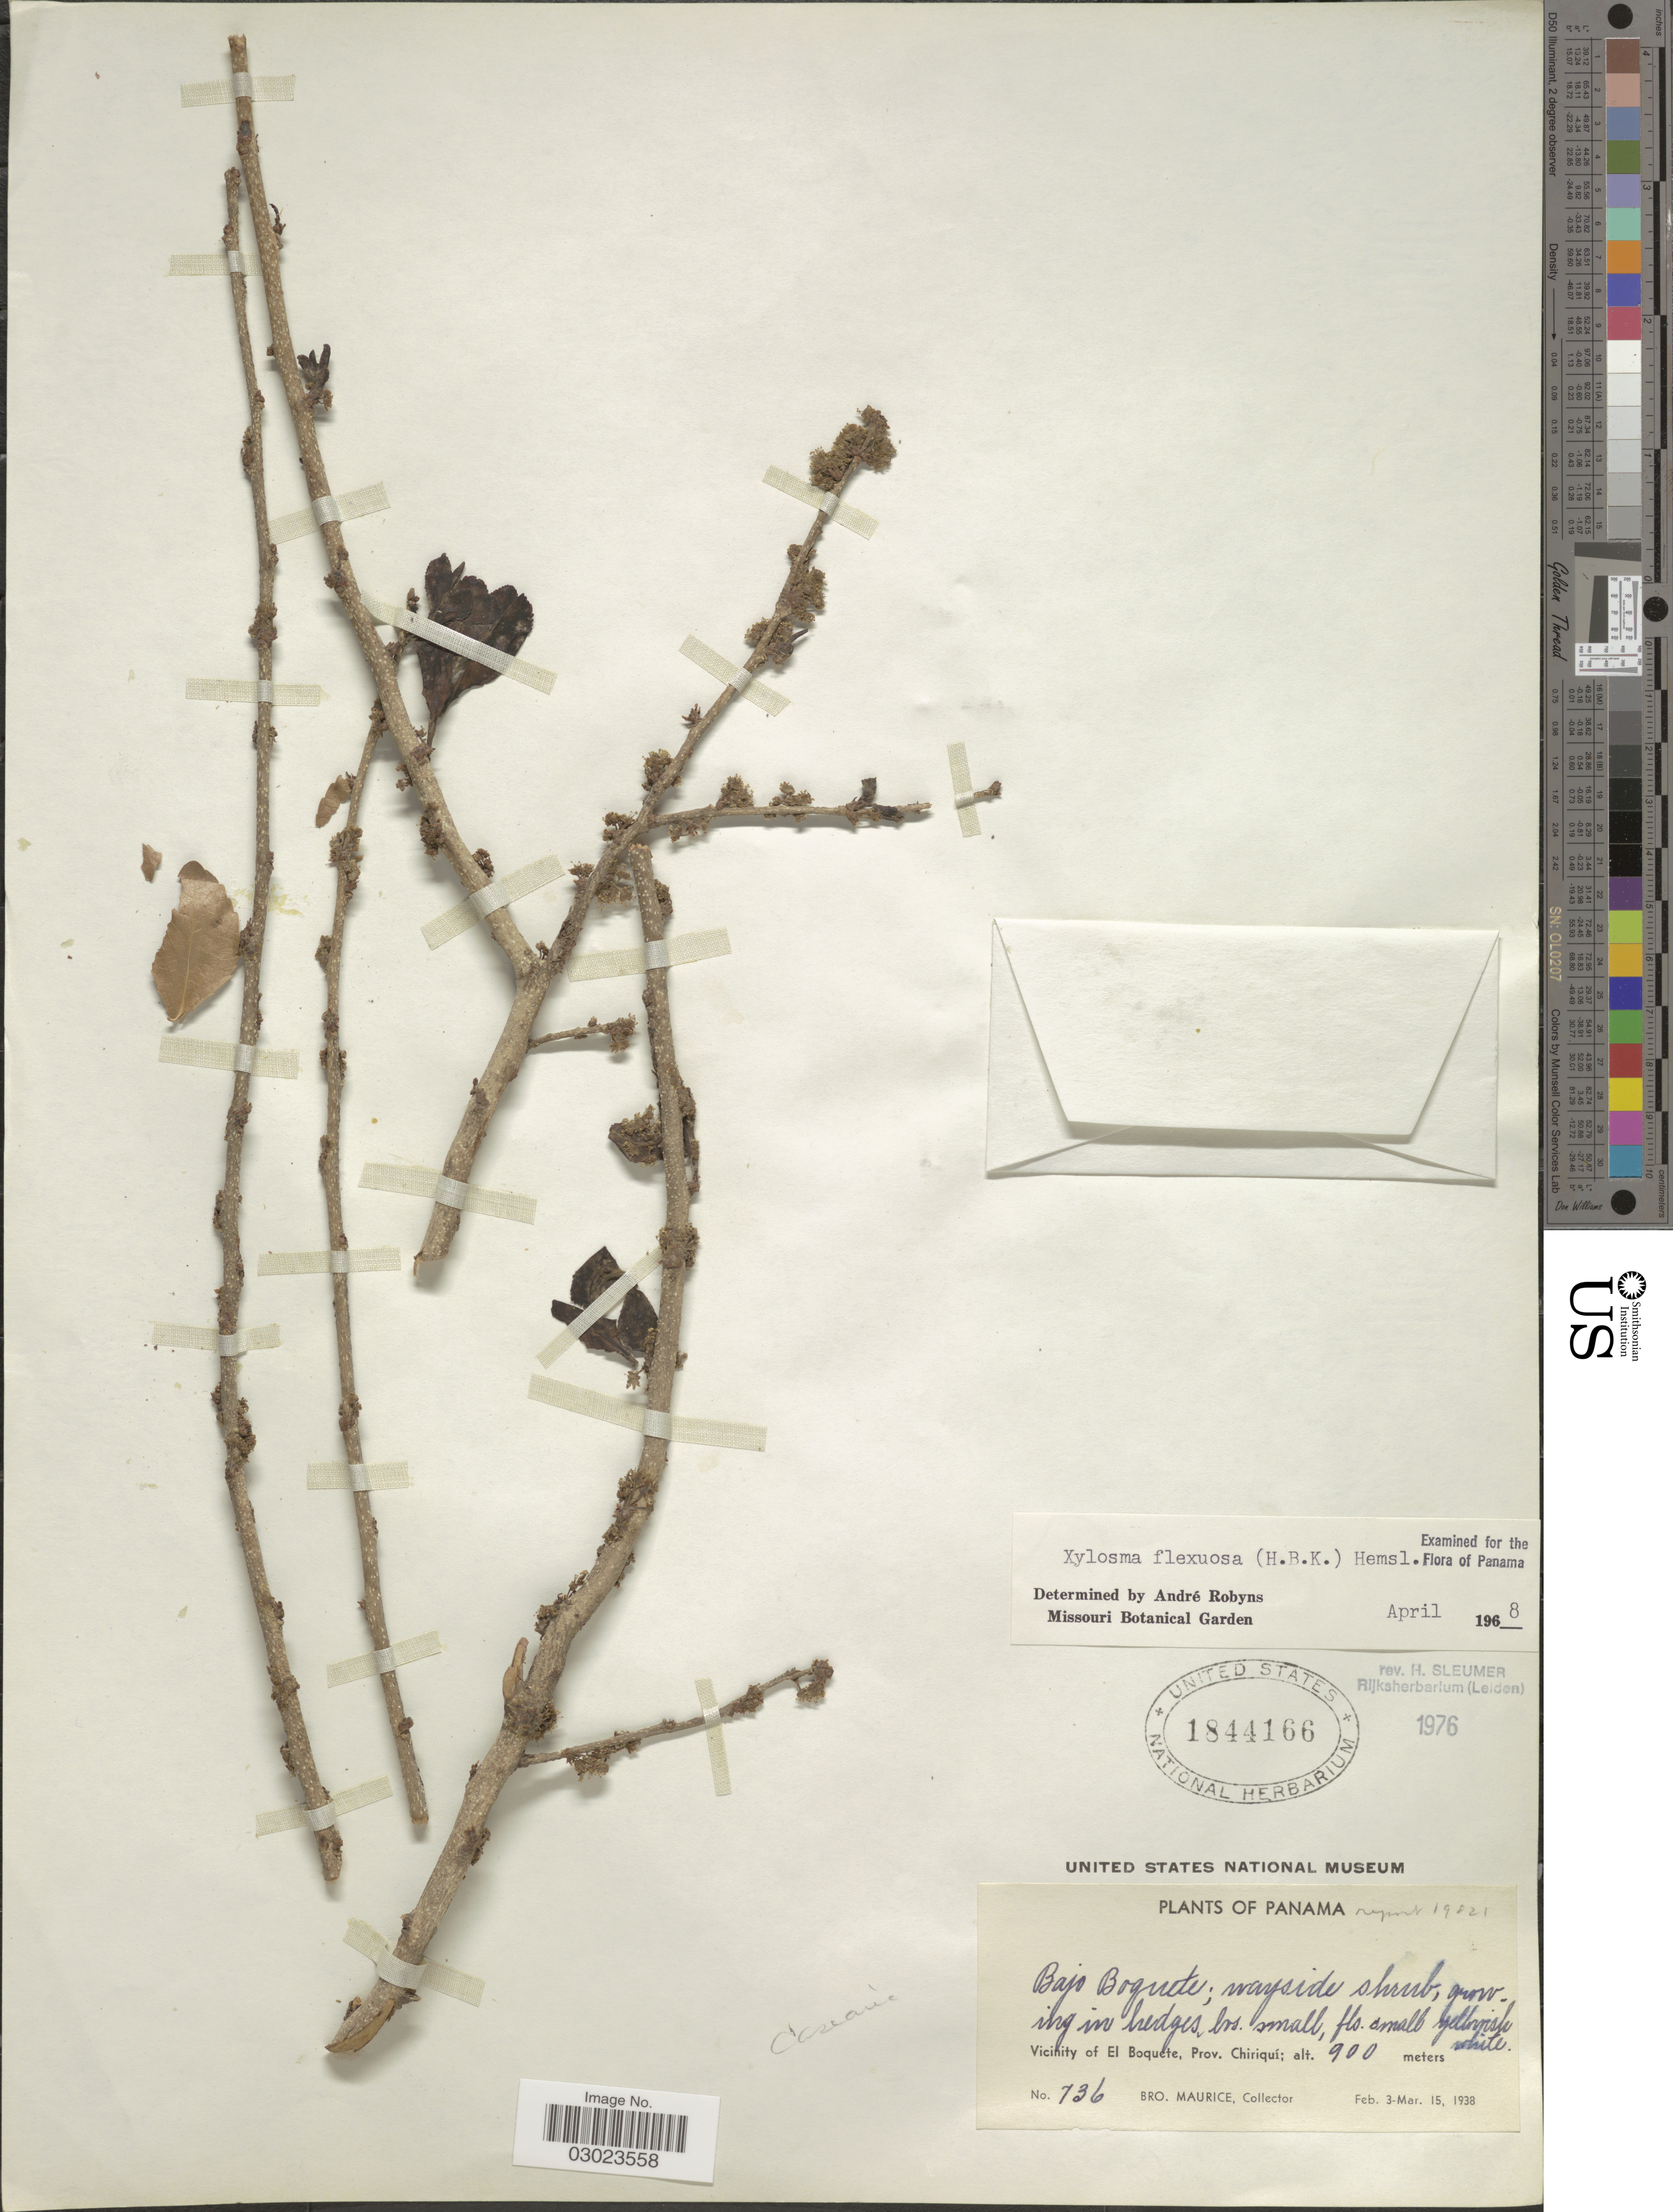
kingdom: Plantae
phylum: Tracheophyta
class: Magnoliopsida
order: Malpighiales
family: Salicaceae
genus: Xylosma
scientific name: Xylosma flexuosa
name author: (Kunth) Hemsl.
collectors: B. Maurice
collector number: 736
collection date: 1938-02-03/1938-03-15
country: Panama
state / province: Chiriqui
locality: Vicinity of El Boquete, Prov.: Chiriquí.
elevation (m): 900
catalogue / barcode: US 1844166